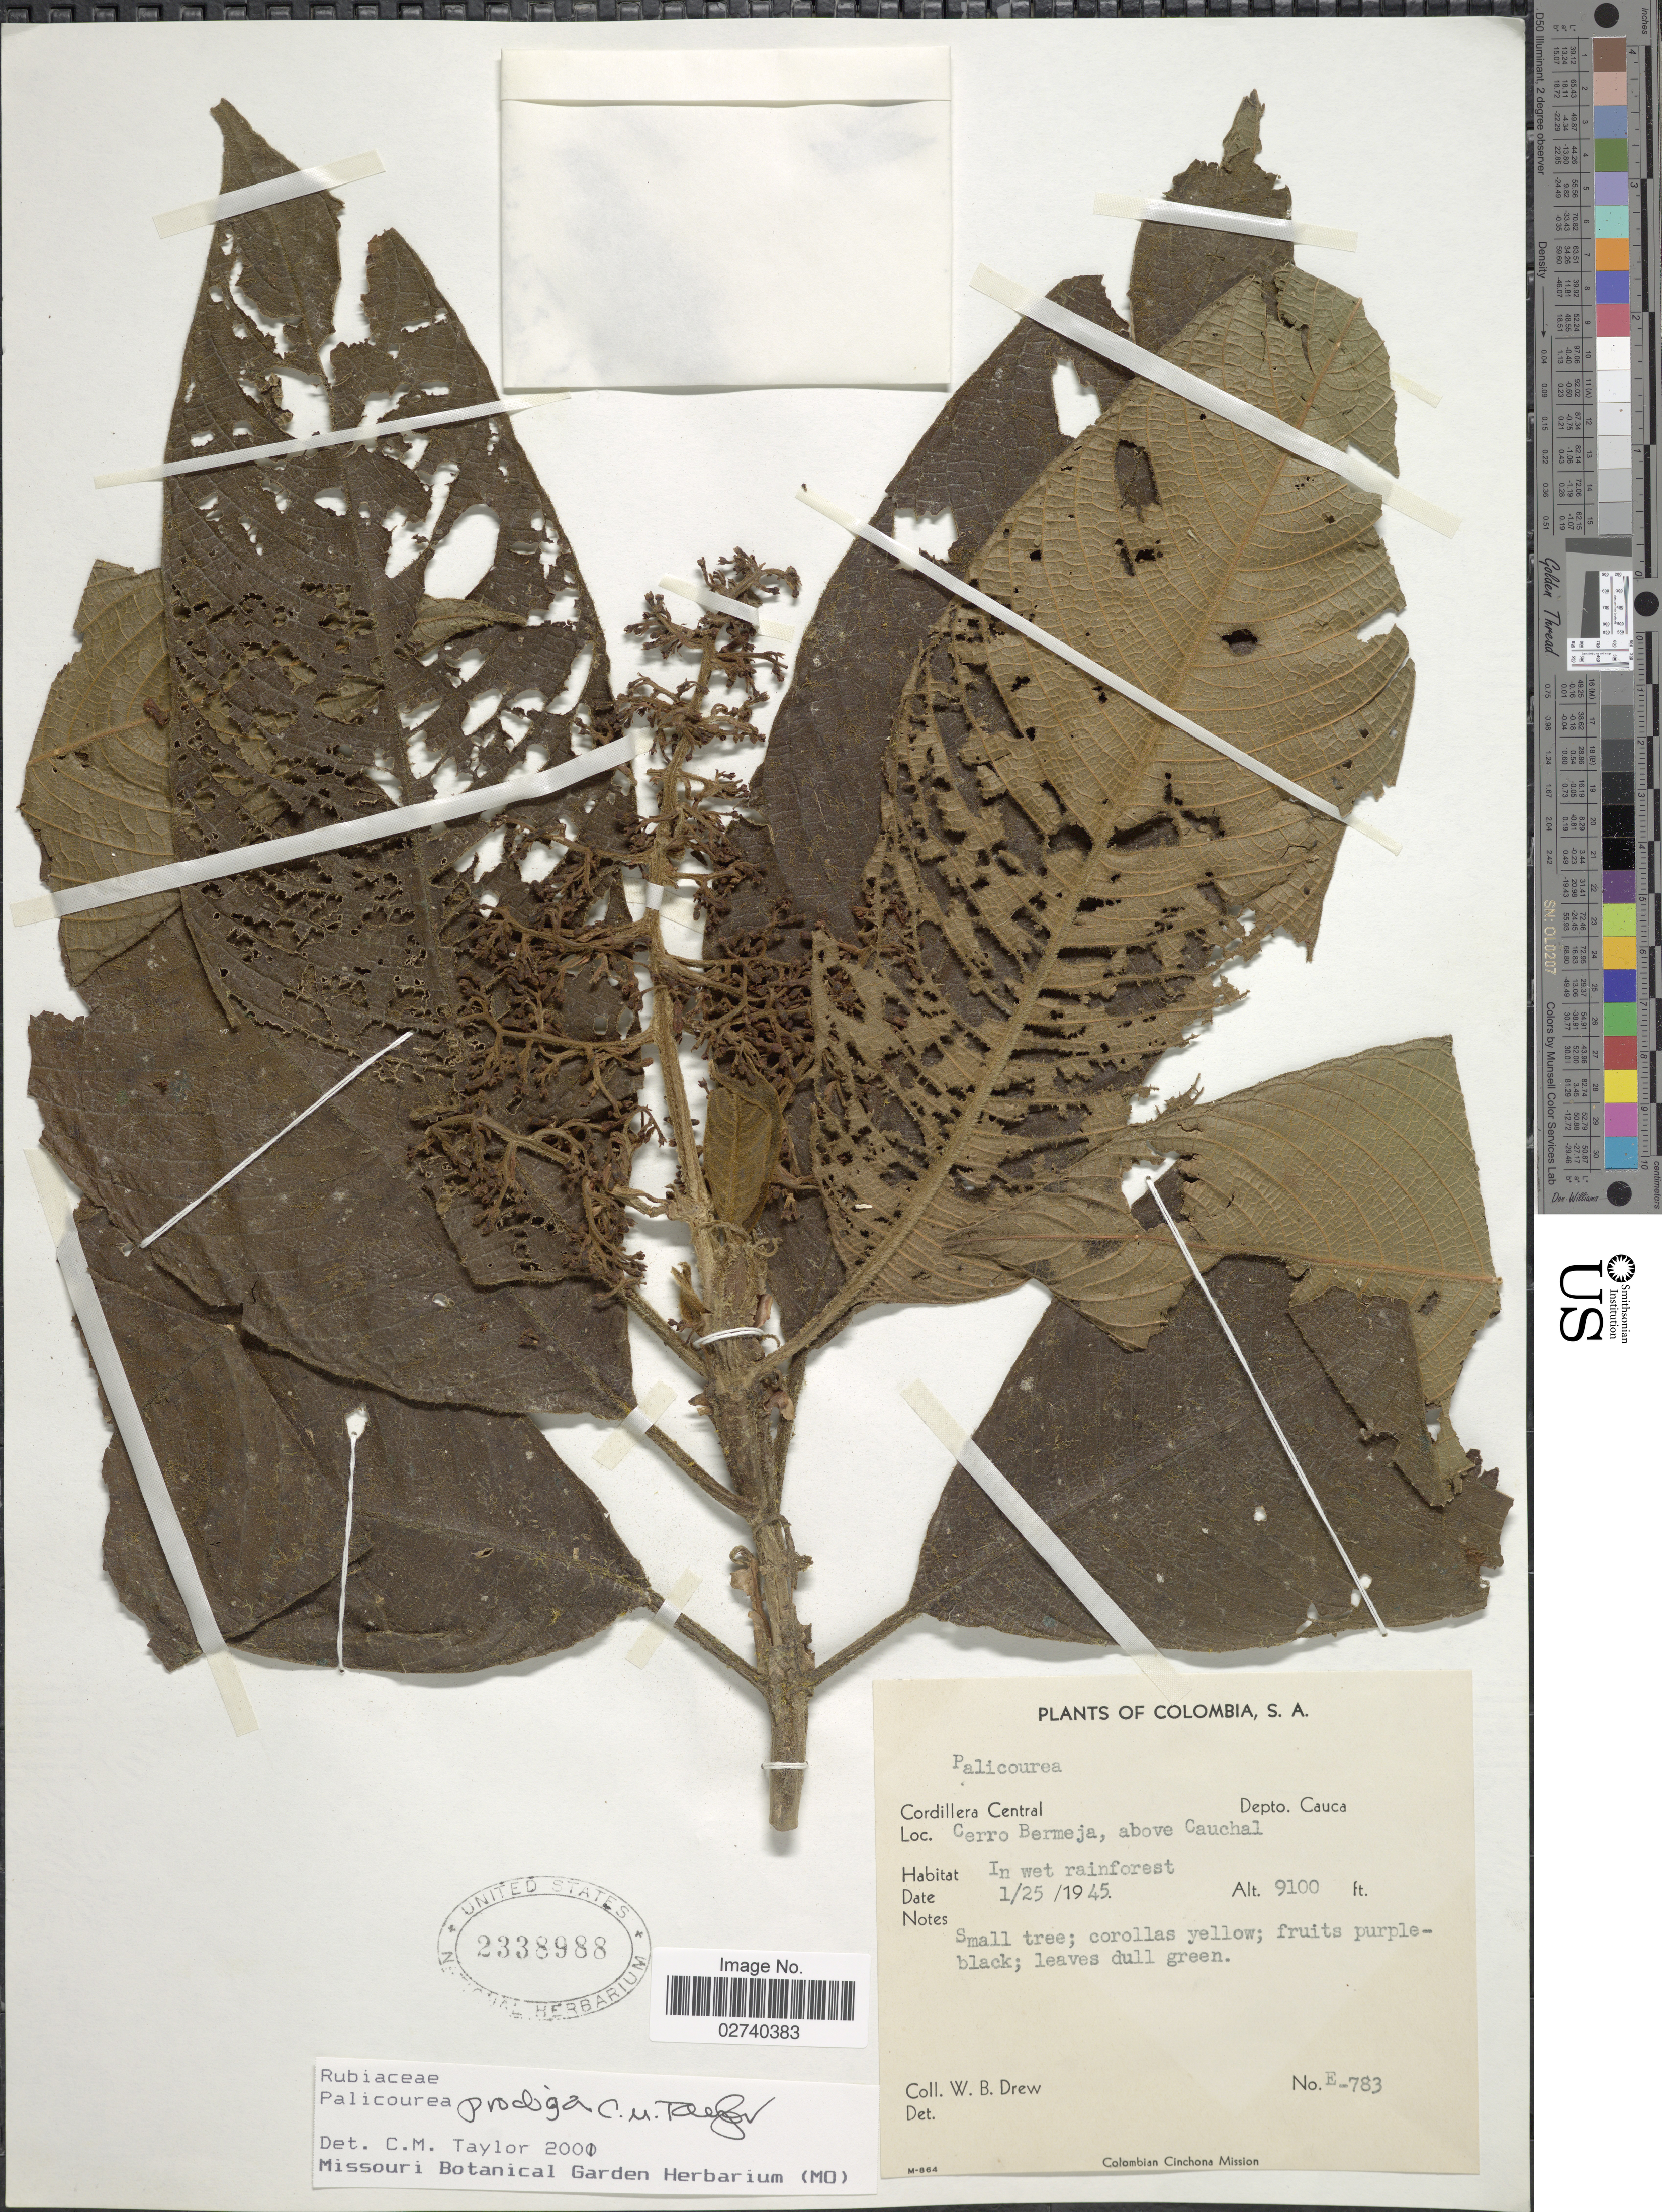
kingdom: Plantae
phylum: Tracheophyta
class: Magnoliopsida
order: Gentianales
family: Rubiaceae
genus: Palicourea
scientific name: Palicourea prodiga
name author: Standl. ex C.M. Taylor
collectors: W. B. Drew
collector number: E-783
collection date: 1945-01-25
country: Colombia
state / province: Cauca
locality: Cordillera Central. Depto. Cauca. Cerro Bermeja, above Cauchal.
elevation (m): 2774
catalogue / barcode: US 2338988